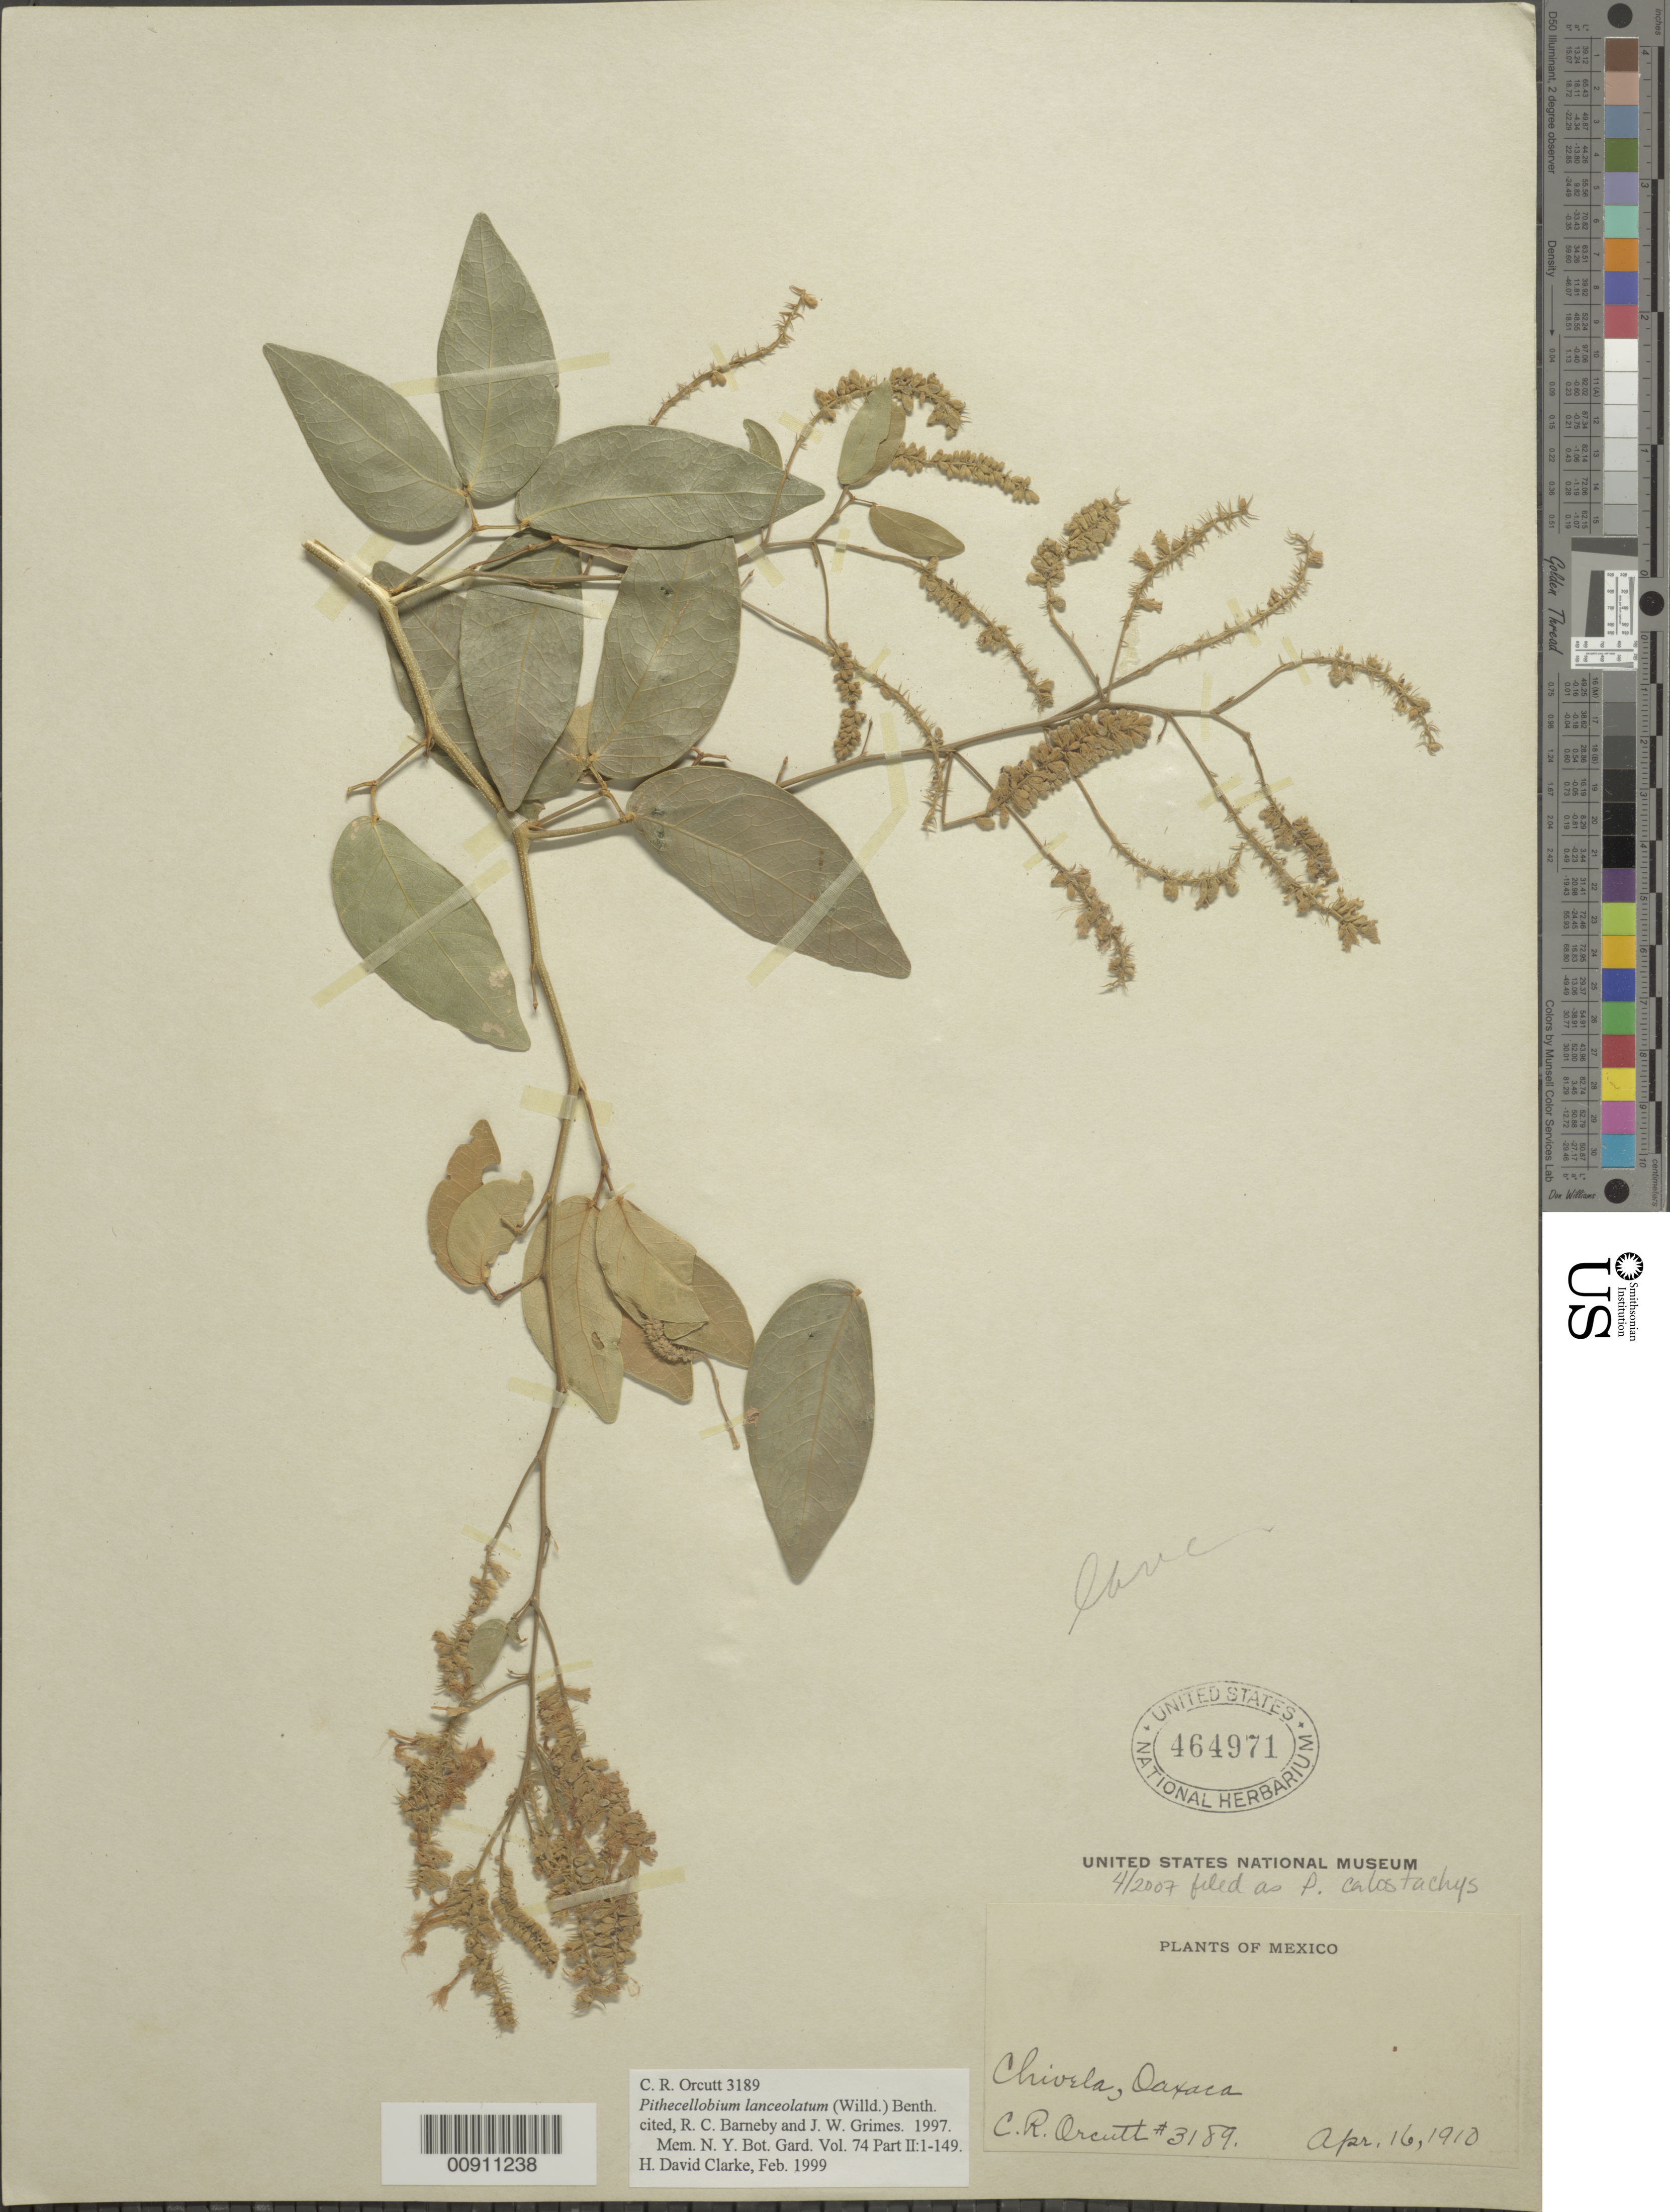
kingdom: Plantae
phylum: Tracheophyta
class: Magnoliopsida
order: Fabales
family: Fabaceae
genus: Pithecellobium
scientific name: Pithecellobium lanceolatum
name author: (Humb. & Bonpl. ex Willd.) Benth.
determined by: Clarke, H. D., University of North Carolina (Asheville)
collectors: C. R. Orcutt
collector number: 3189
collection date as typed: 16 Apr 1910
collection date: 1910-04-16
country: Mexico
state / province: Oaxaca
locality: Chivela, Oaxaca.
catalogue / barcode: US 464971